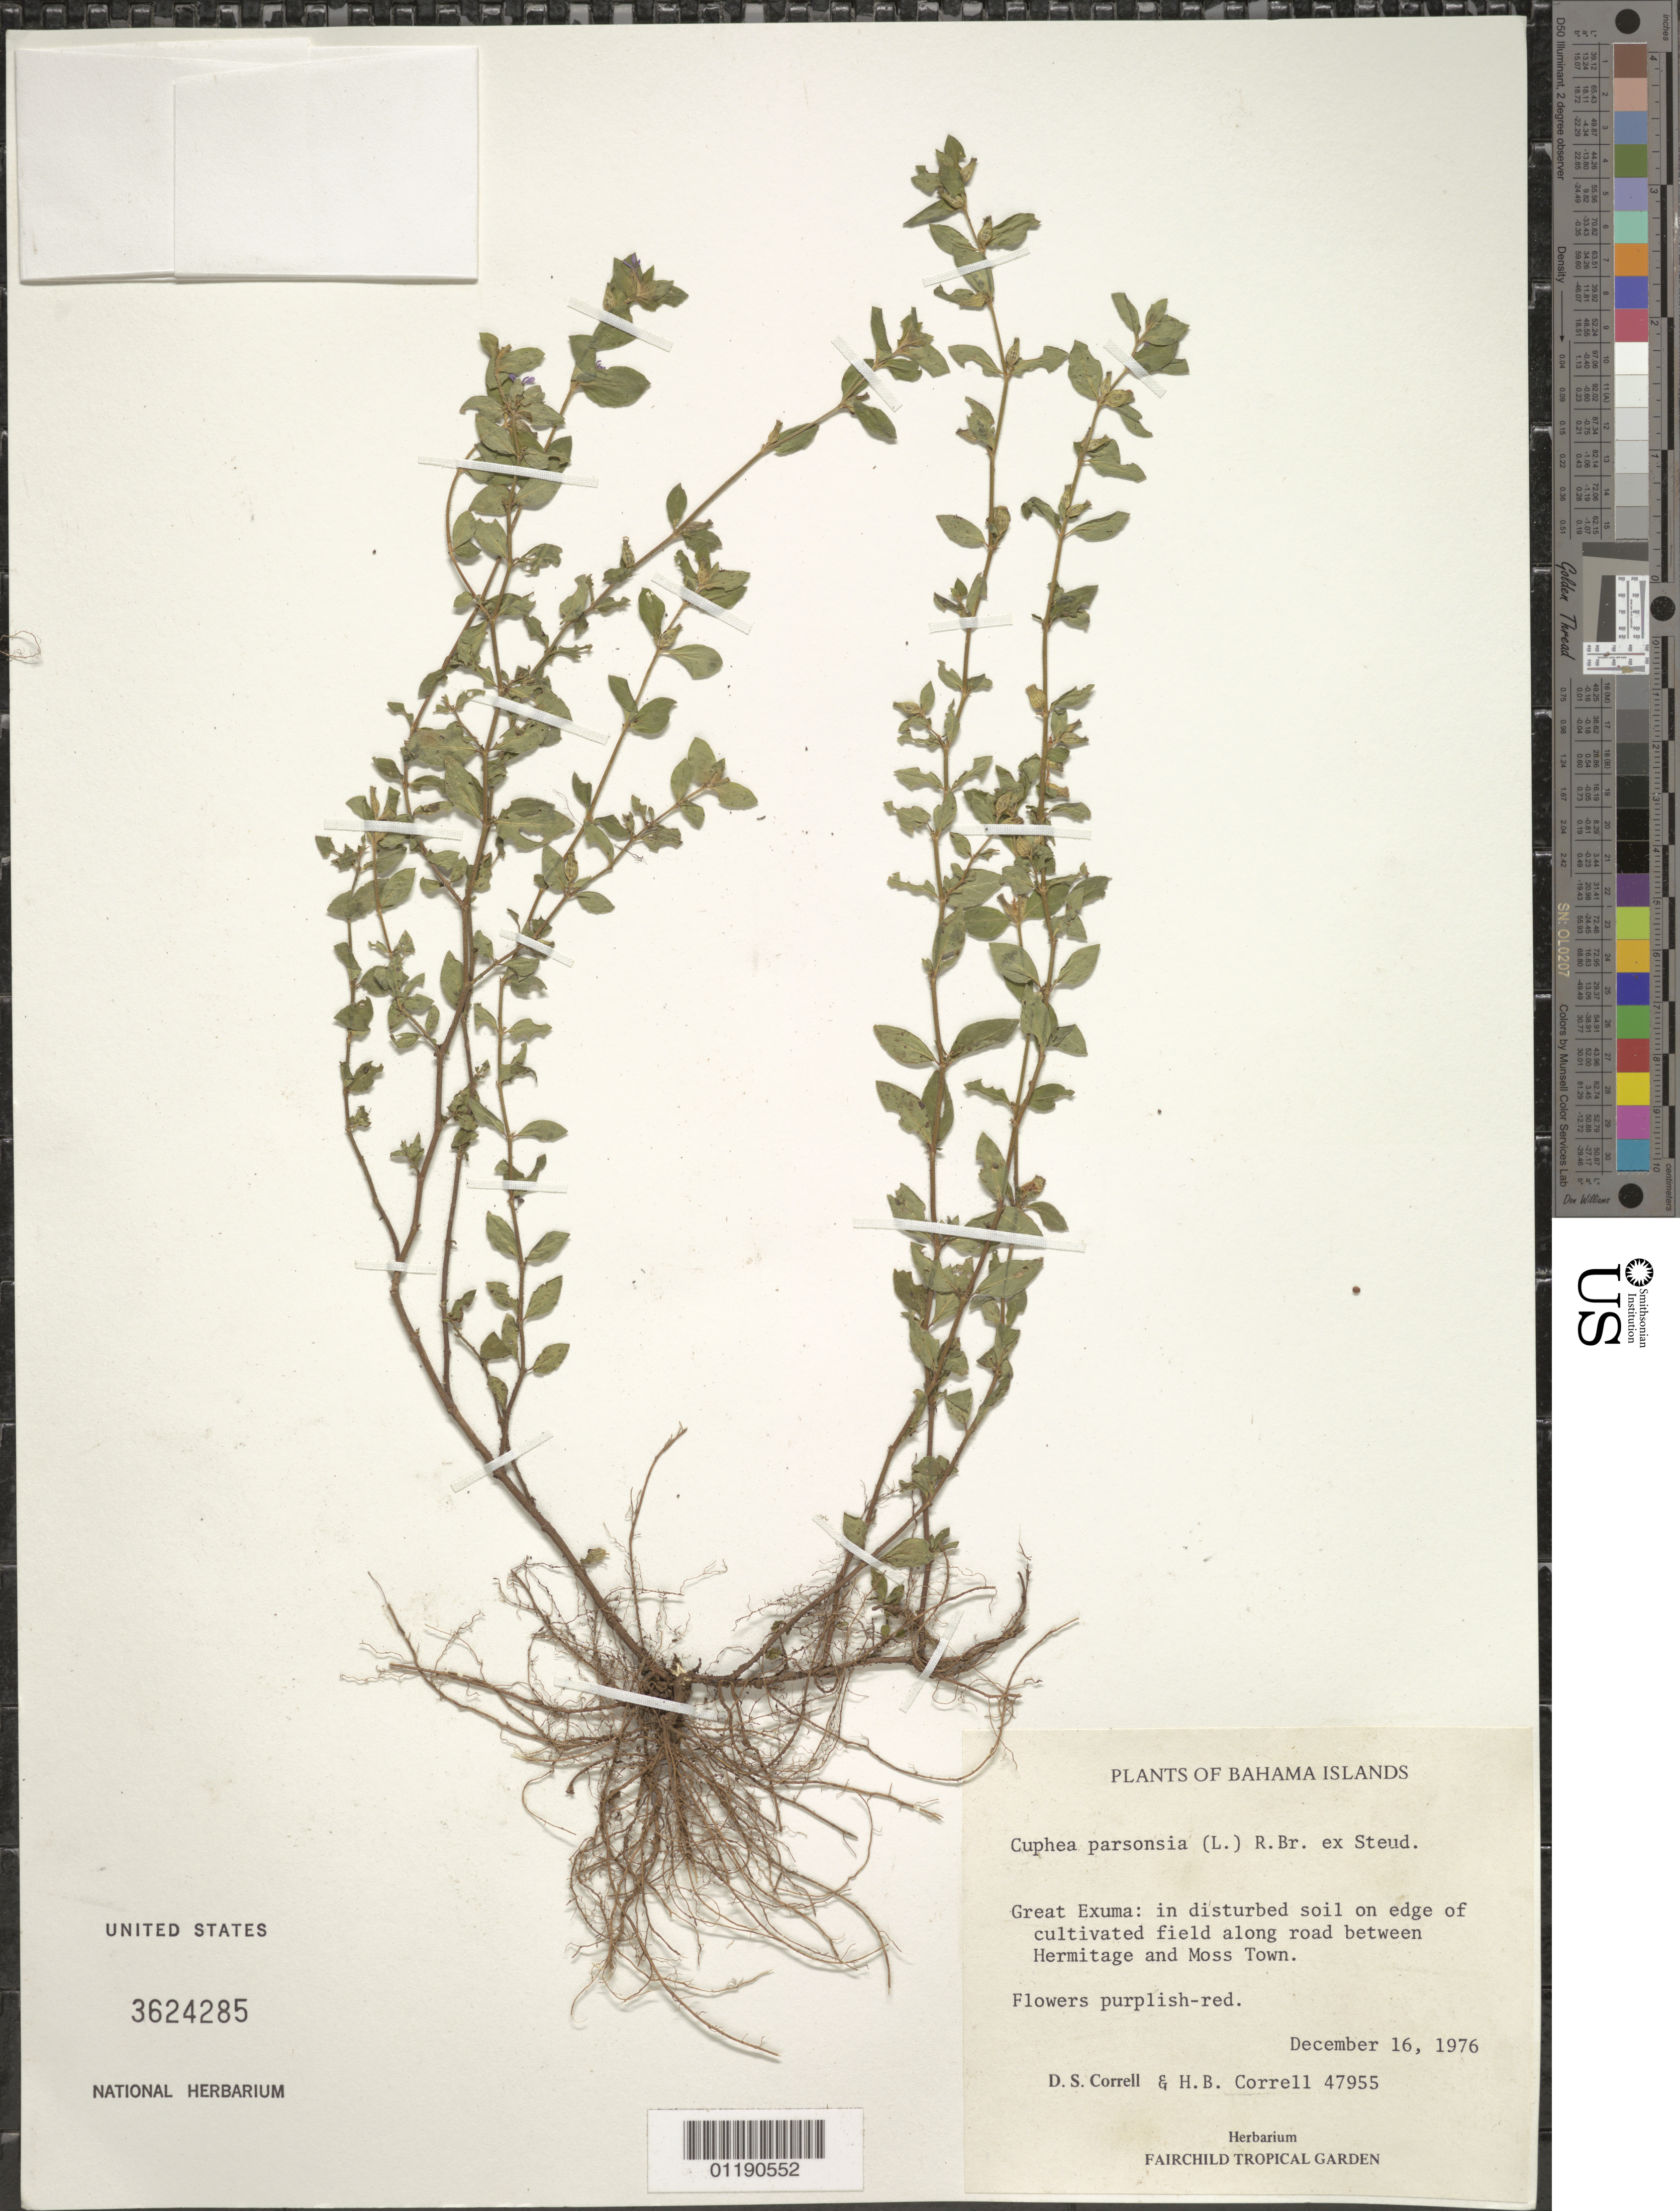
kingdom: Plantae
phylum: Tracheophyta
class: Magnoliopsida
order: Myrtales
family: Lythraceae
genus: Cuphea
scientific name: Cuphea parsonsia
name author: (L.) R. Br. ex Steud.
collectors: D. S. Correll & H. Correll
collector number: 47955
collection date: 1976-12-16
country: Bahamas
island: Great Exuma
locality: Great Exuma: Between Hermitage and Moss Town.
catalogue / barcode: US 3624285